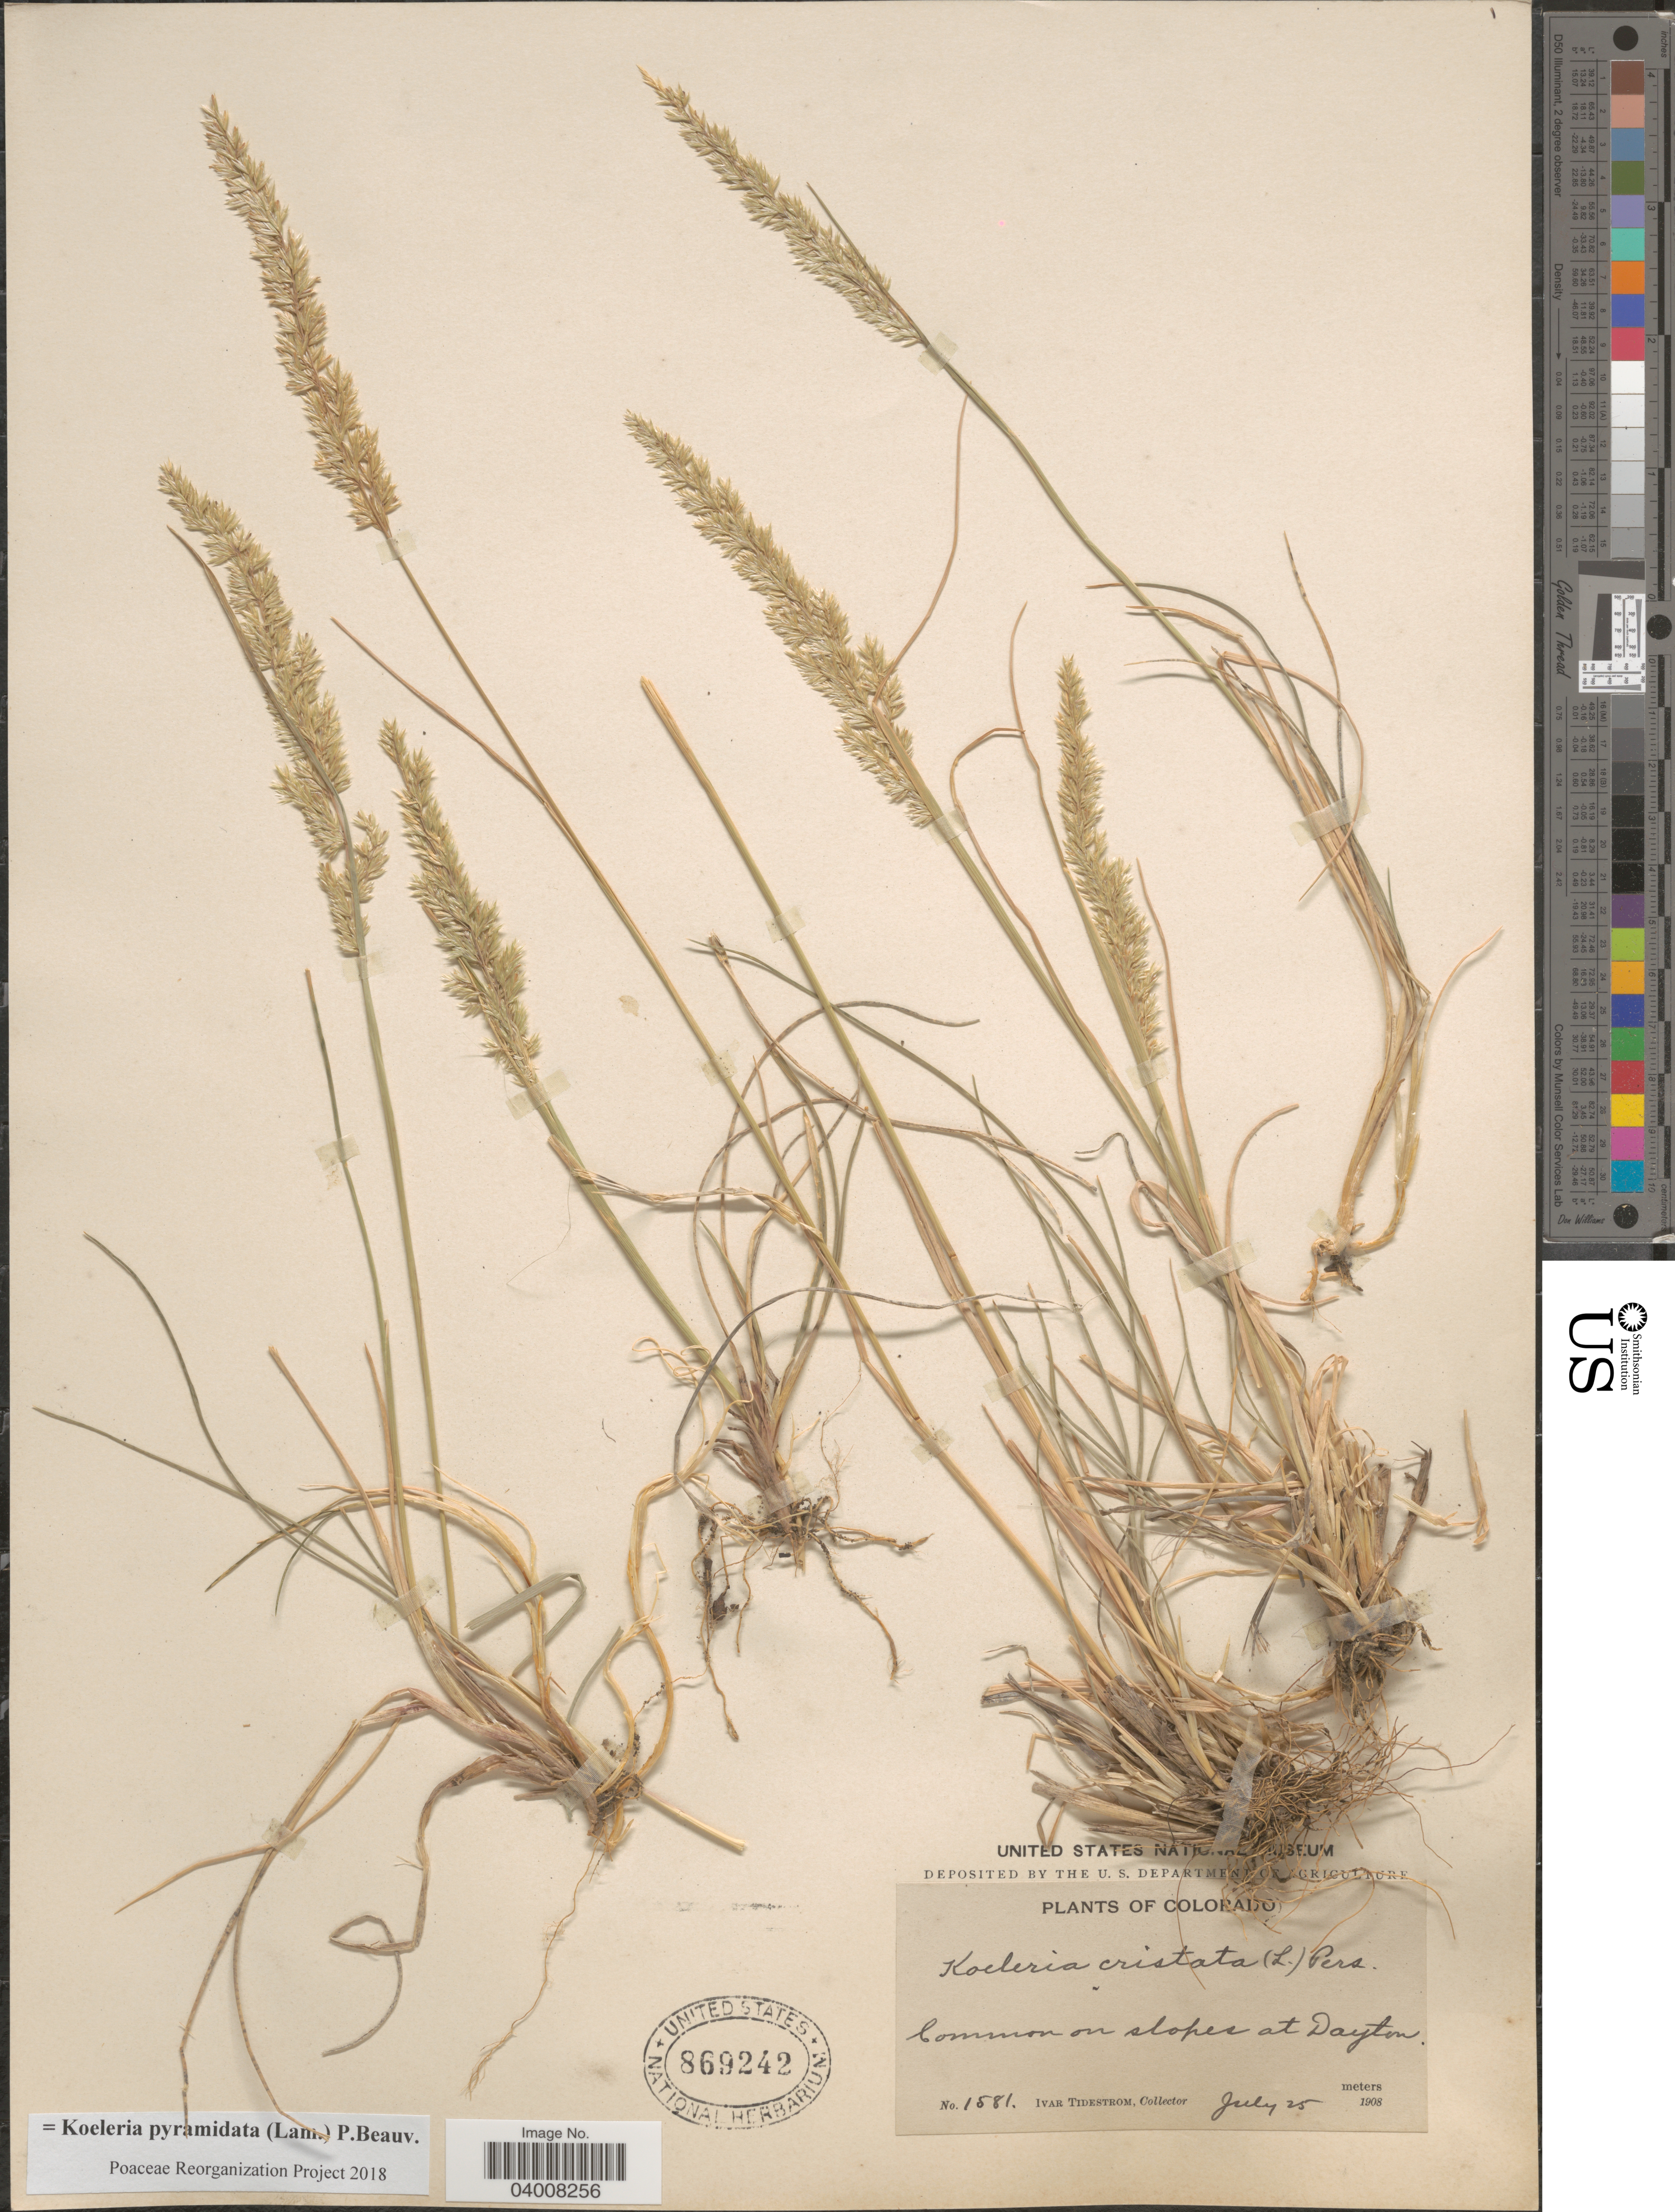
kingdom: Plantae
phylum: Tracheophyta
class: Liliopsida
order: Poales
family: Poaceae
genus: Koeleria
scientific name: Koeleria pyramidata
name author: (Lam.) P. Beauv.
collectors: I. F. Tidestrom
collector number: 1581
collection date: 1908-07-25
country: United States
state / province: Colorado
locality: Common on slopes at Dayton.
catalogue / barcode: US 869242